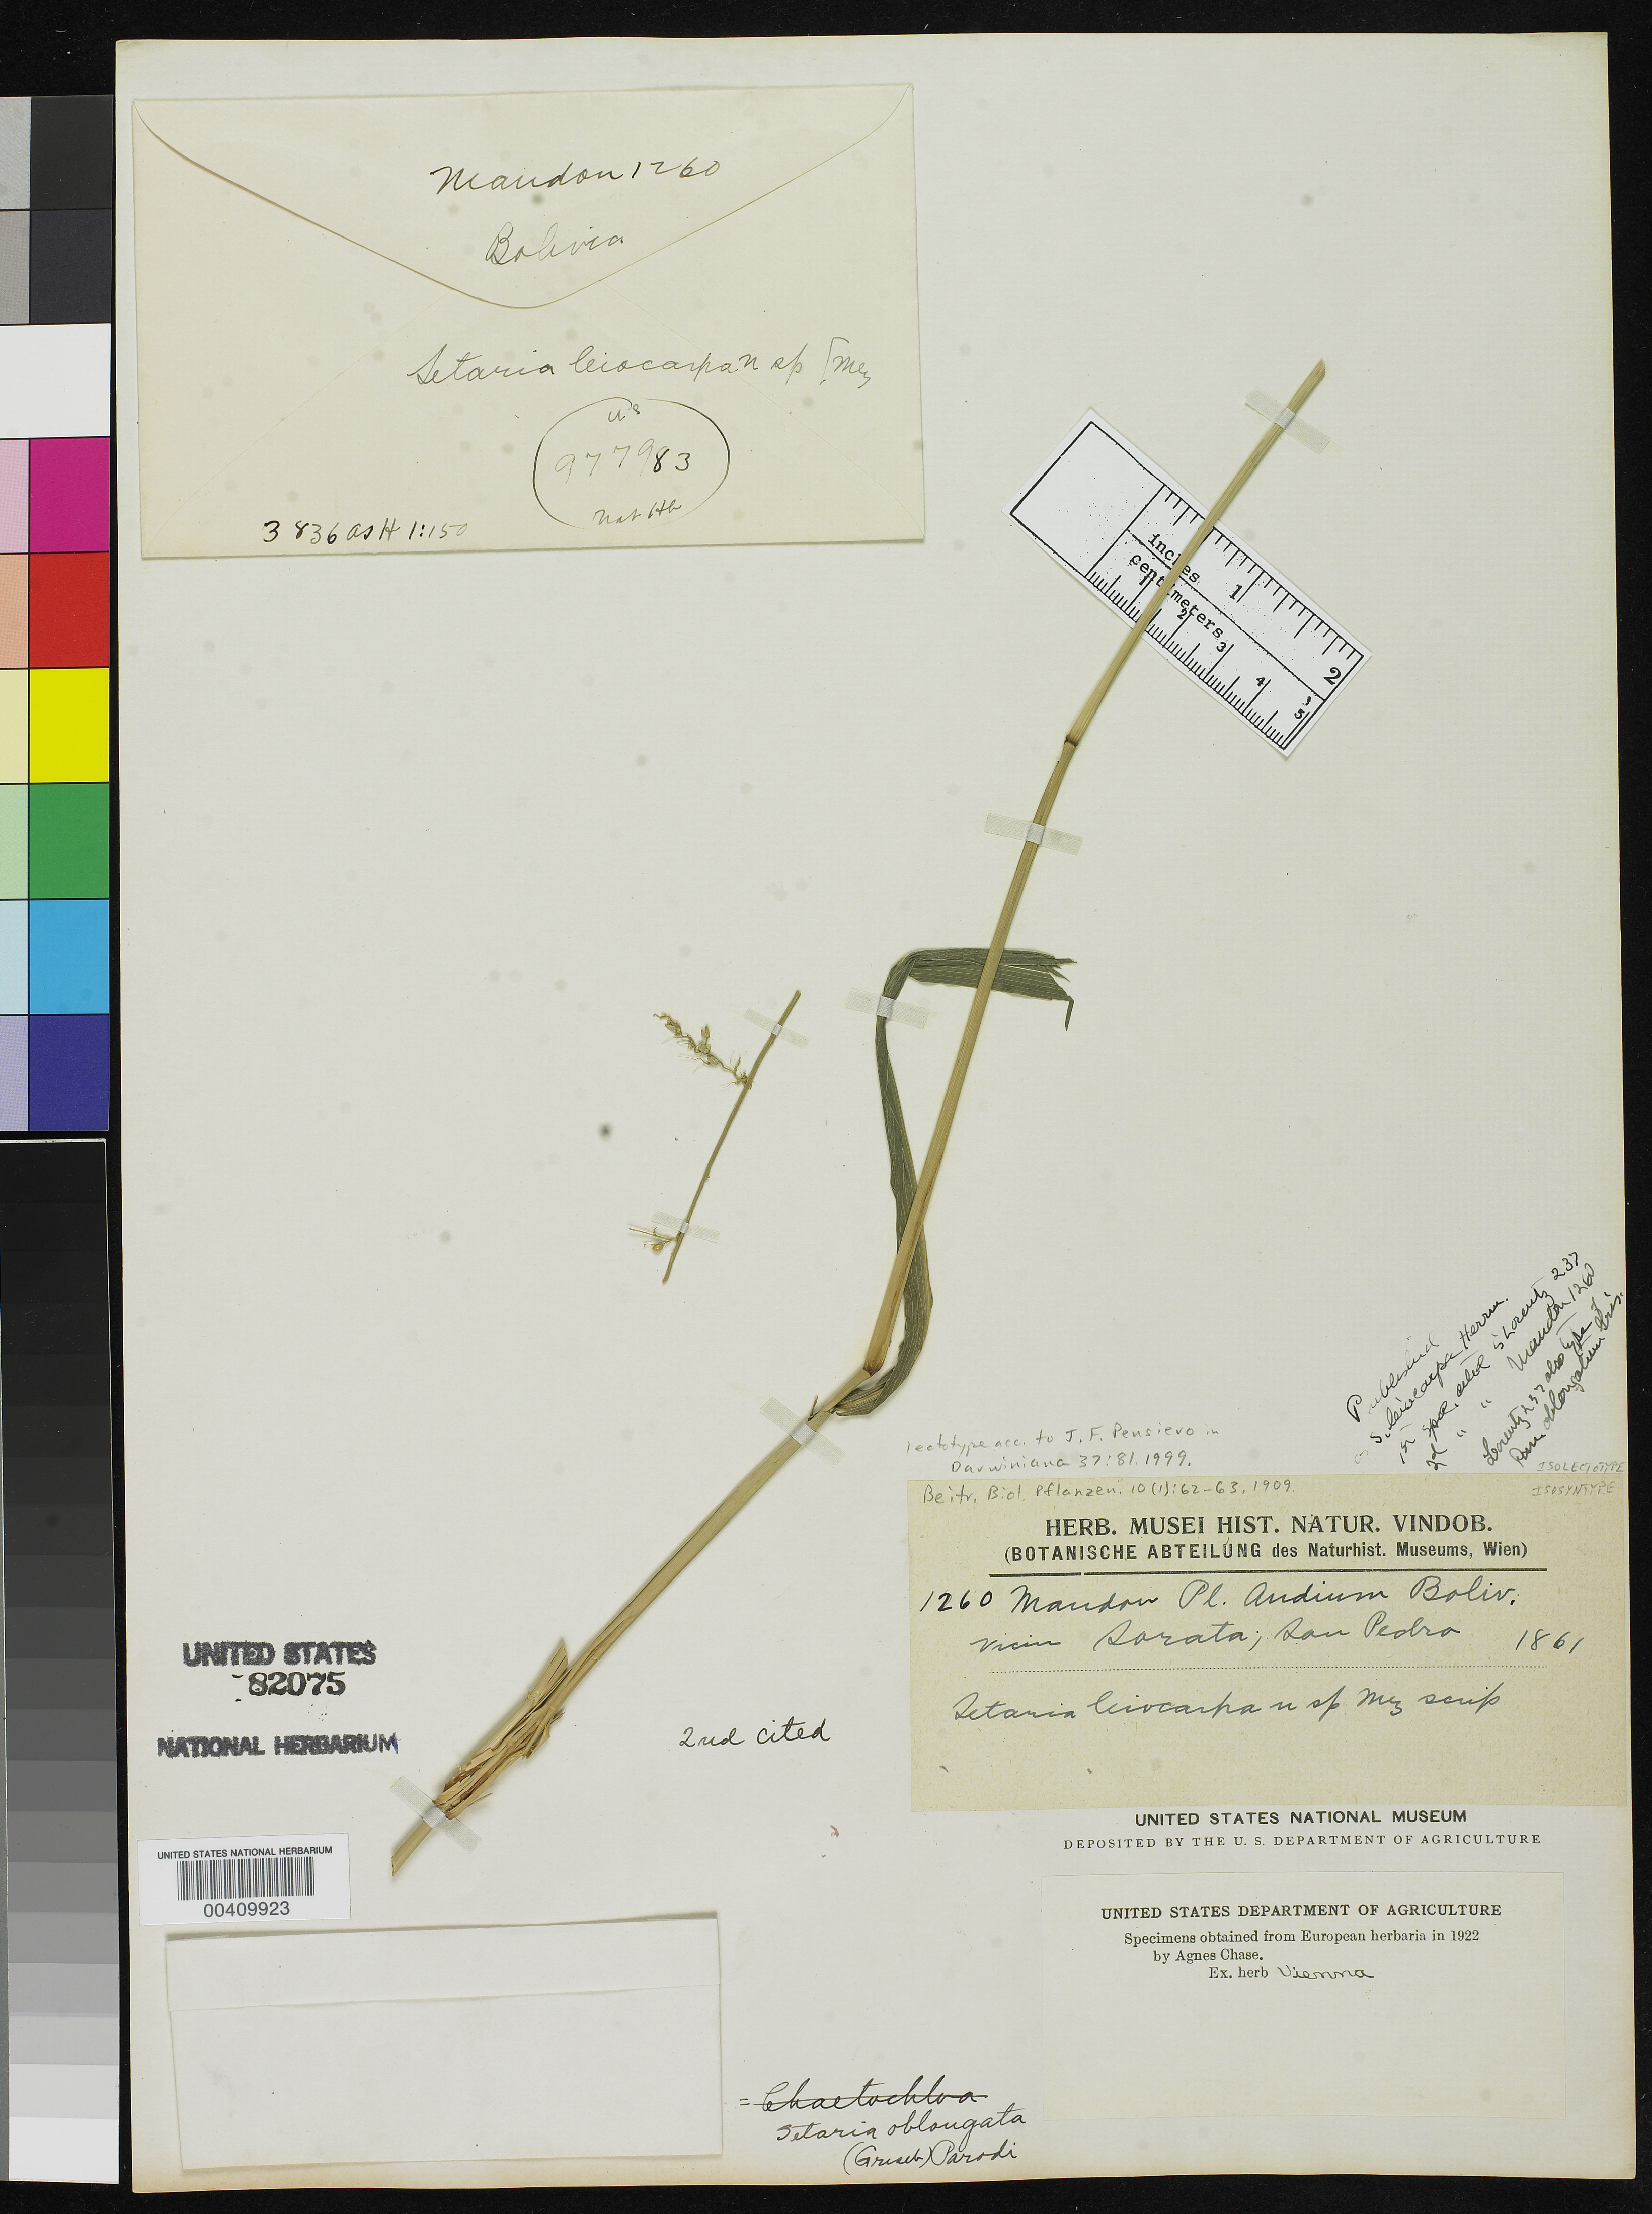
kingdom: Plantae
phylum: Tracheophyta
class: Liliopsida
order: Poales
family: Poaceae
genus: Setaria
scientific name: Setaria leiocarpa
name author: R.A.W. Herrm.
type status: Isolectotype Fragment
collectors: G. Mandon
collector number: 1260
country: Bolivia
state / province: La Paz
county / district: Larecaja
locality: Vicinity of Sorata at San Pedro.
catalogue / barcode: US 82075